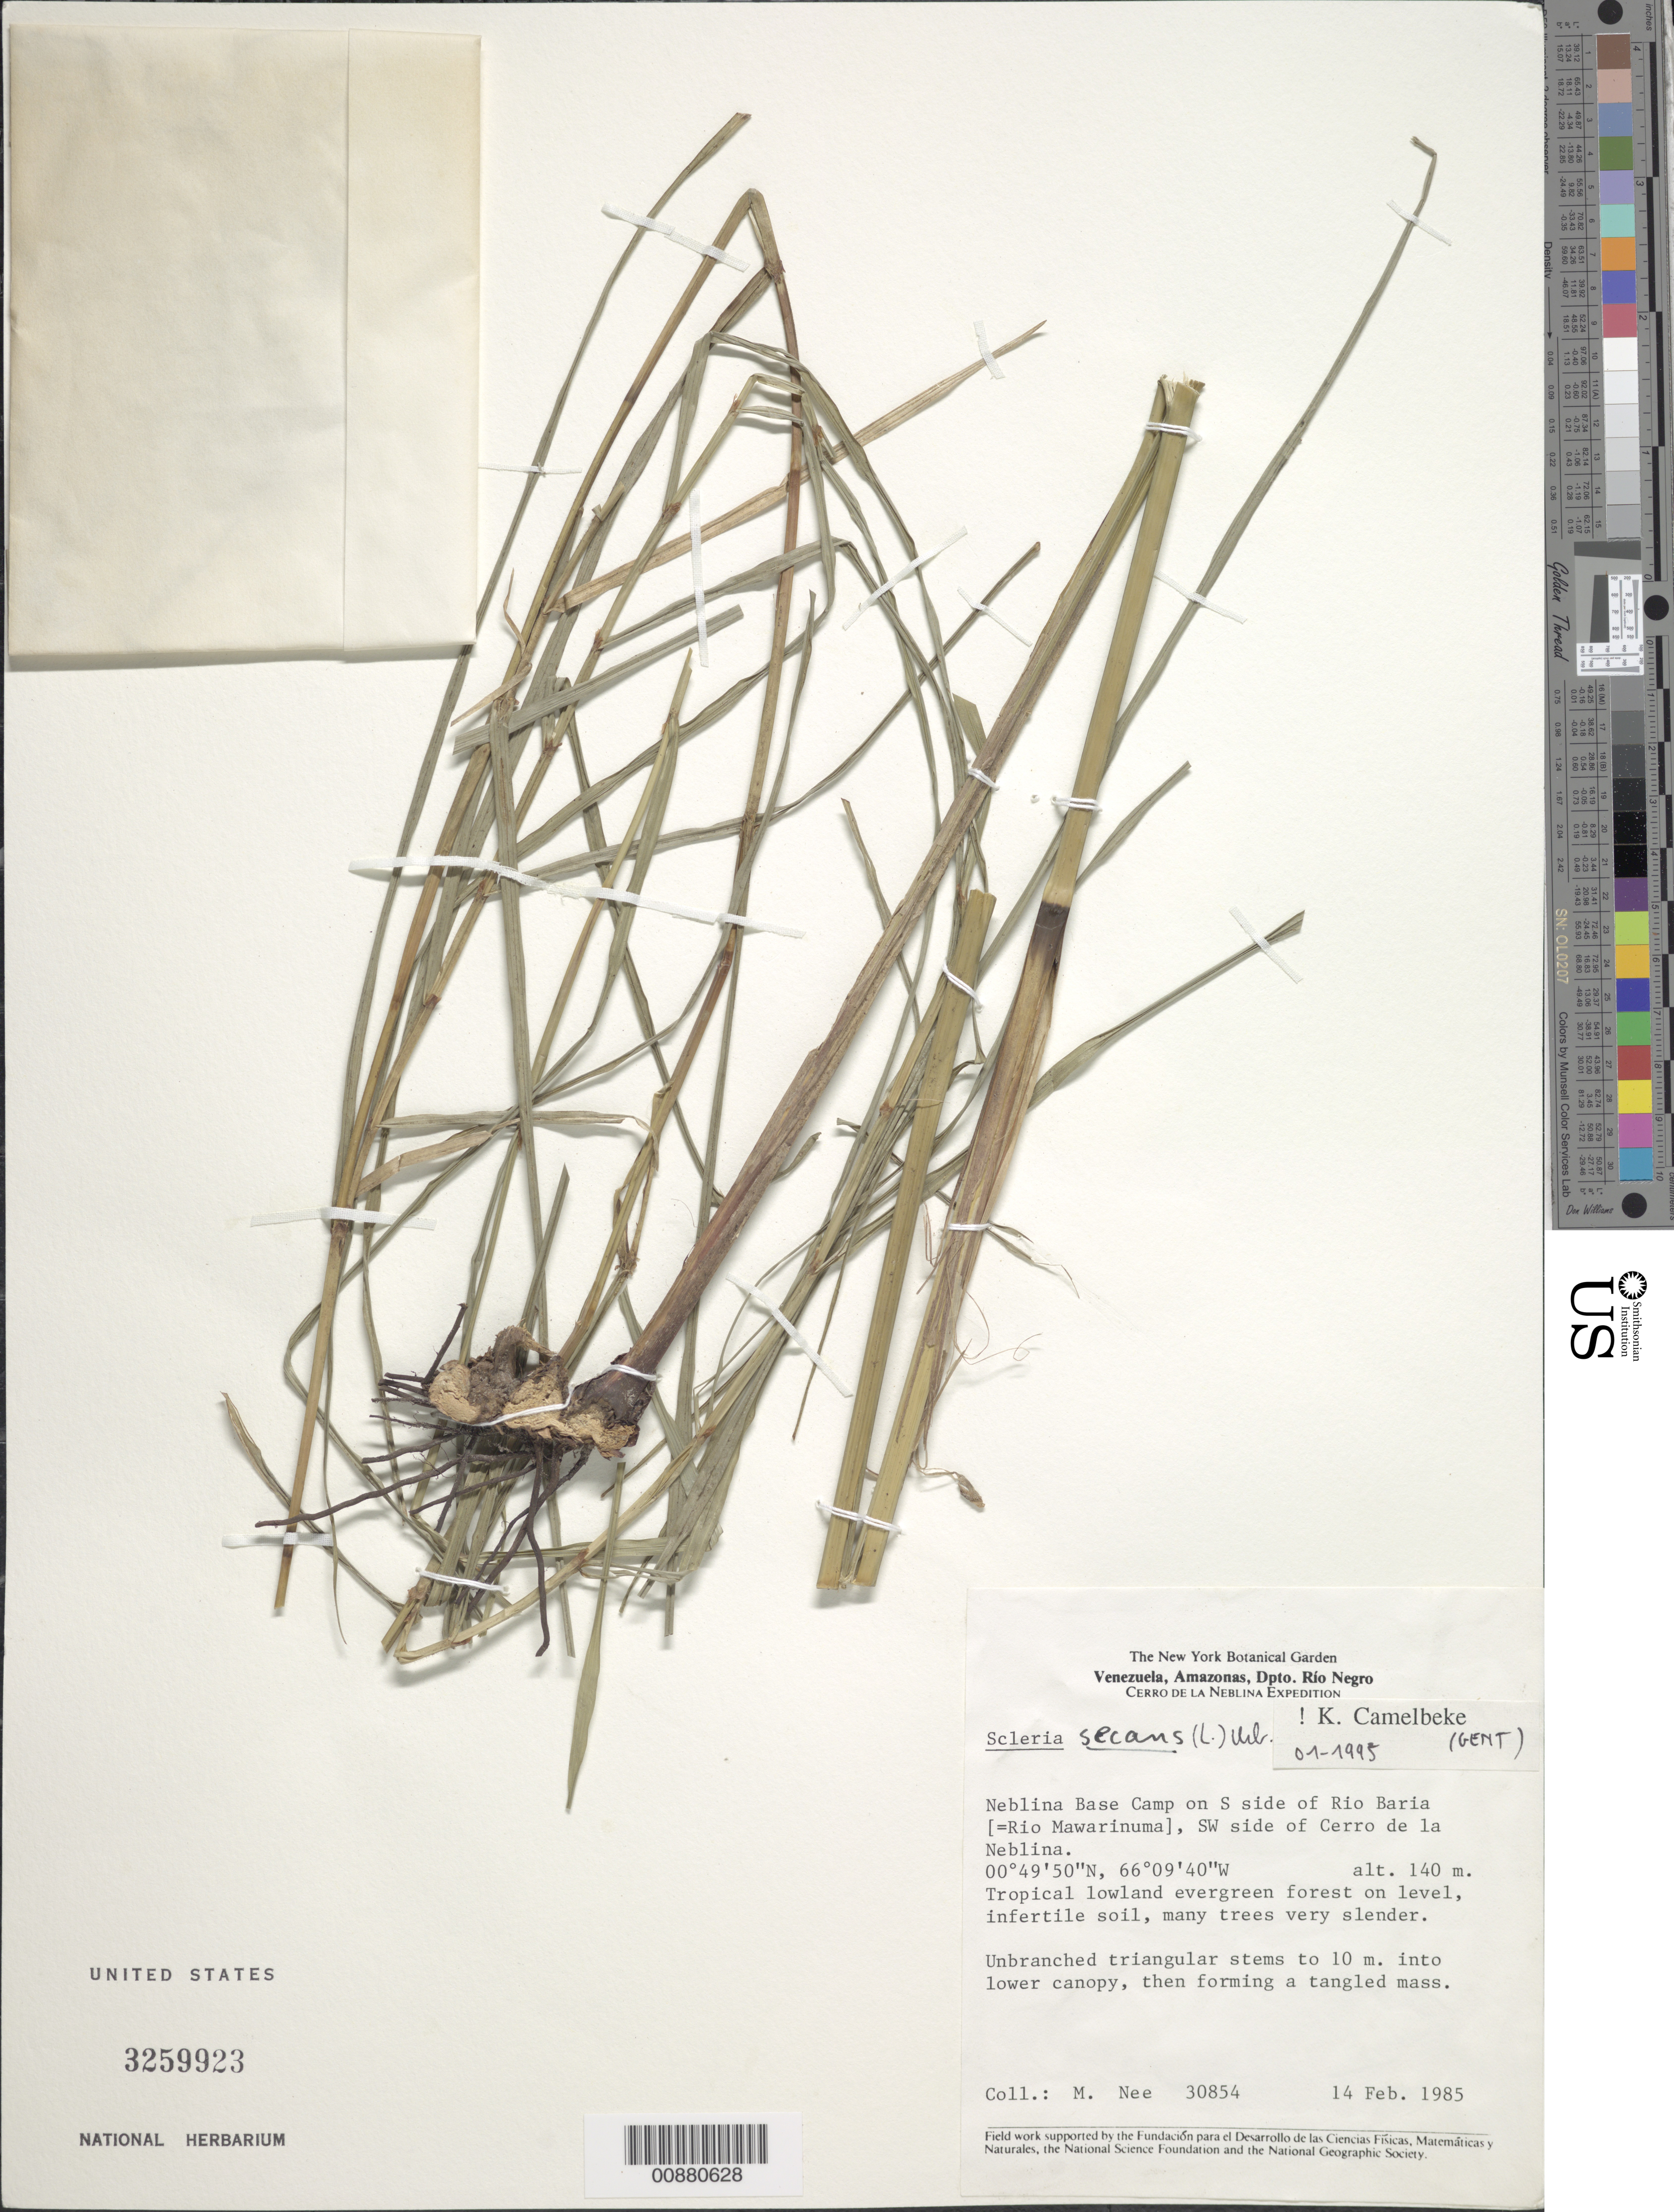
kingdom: Plantae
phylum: Tracheophyta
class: Liliopsida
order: Poales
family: Cyperaceae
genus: Scleria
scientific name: Scleria secans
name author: (L.) Urb.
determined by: Camelbeke, K.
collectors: M. Nee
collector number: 30854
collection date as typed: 14-Feb-85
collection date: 1985-02-14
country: Venezuela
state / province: Amazonas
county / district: Río Negro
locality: Neblina Base Camp, S side of Río Baria (=Río Mawarinuma), SW side of Cerro de la Neblina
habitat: Tropical lowland evergreen forest on level, infertile soil, many trees very slender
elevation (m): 140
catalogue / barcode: US 3259923